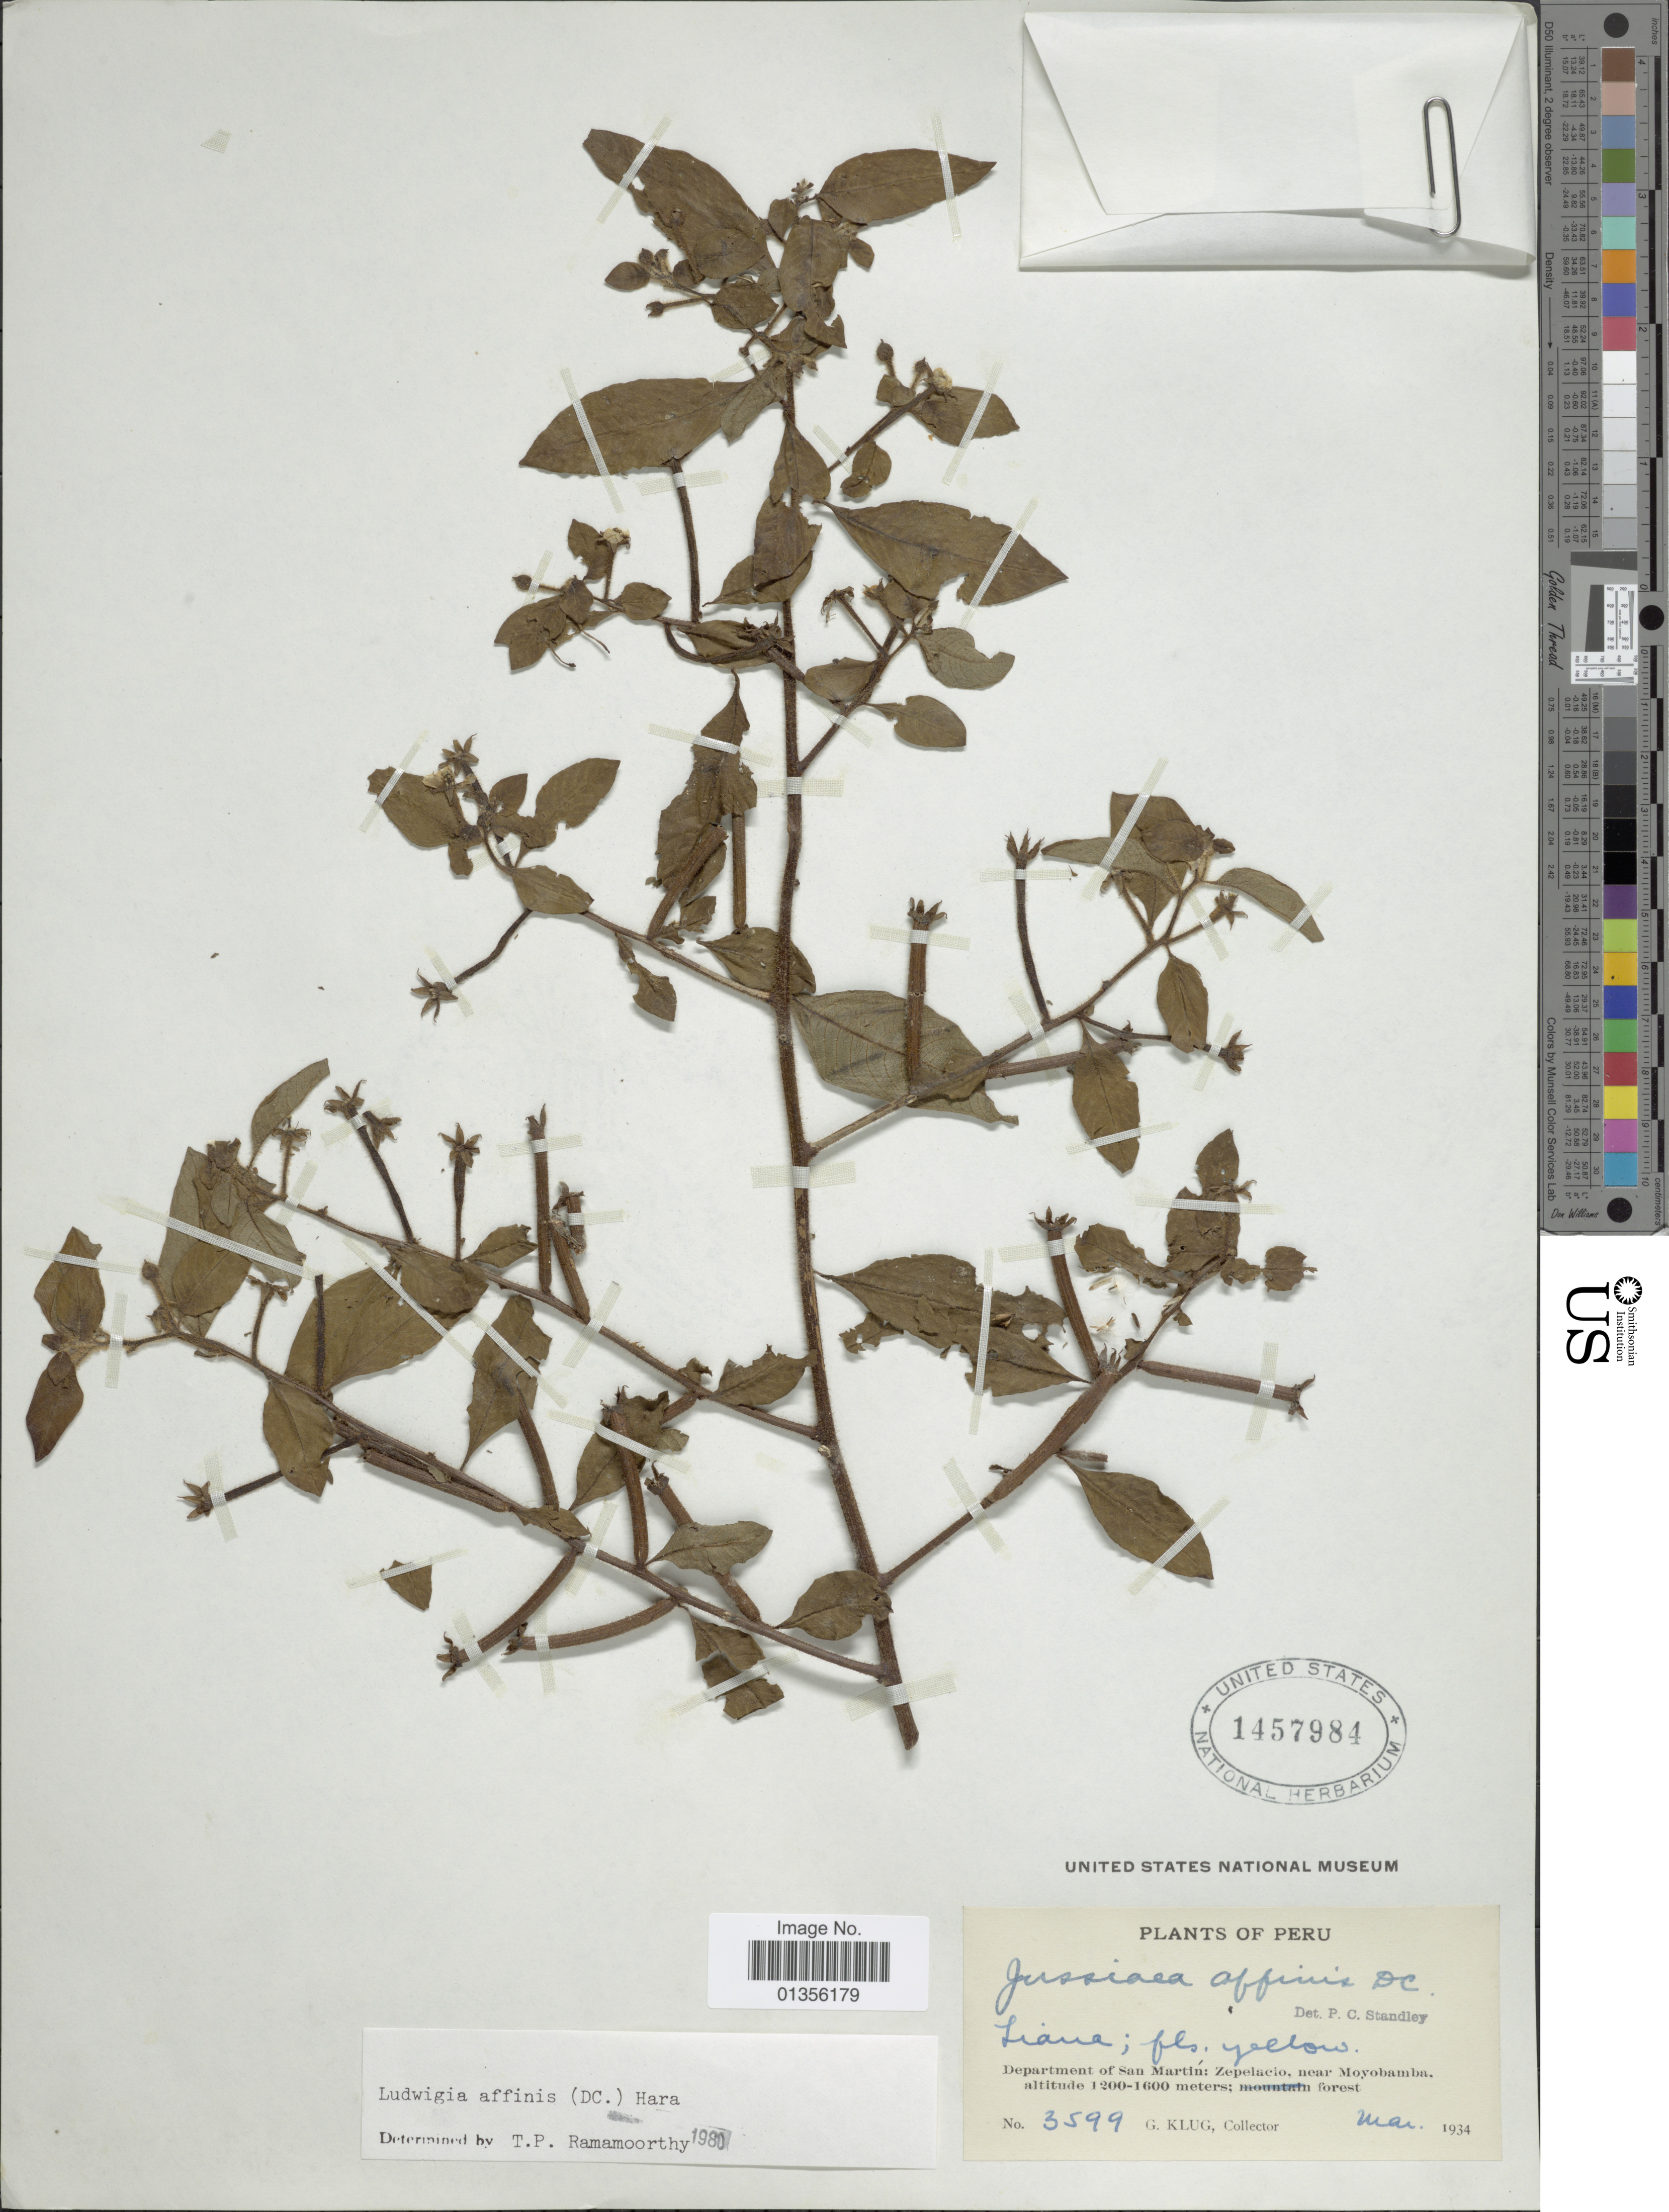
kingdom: Plantae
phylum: Tracheophyta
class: Magnoliopsida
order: Myrtales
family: Onagraceae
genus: Ludwigia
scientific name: Ludwigia affinis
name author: (DC.) H. Hara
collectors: G. Klug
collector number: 3599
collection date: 1934-05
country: Peru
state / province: San Martín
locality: Zepelacio, near Moyobamba.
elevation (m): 1200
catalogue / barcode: US 1457984